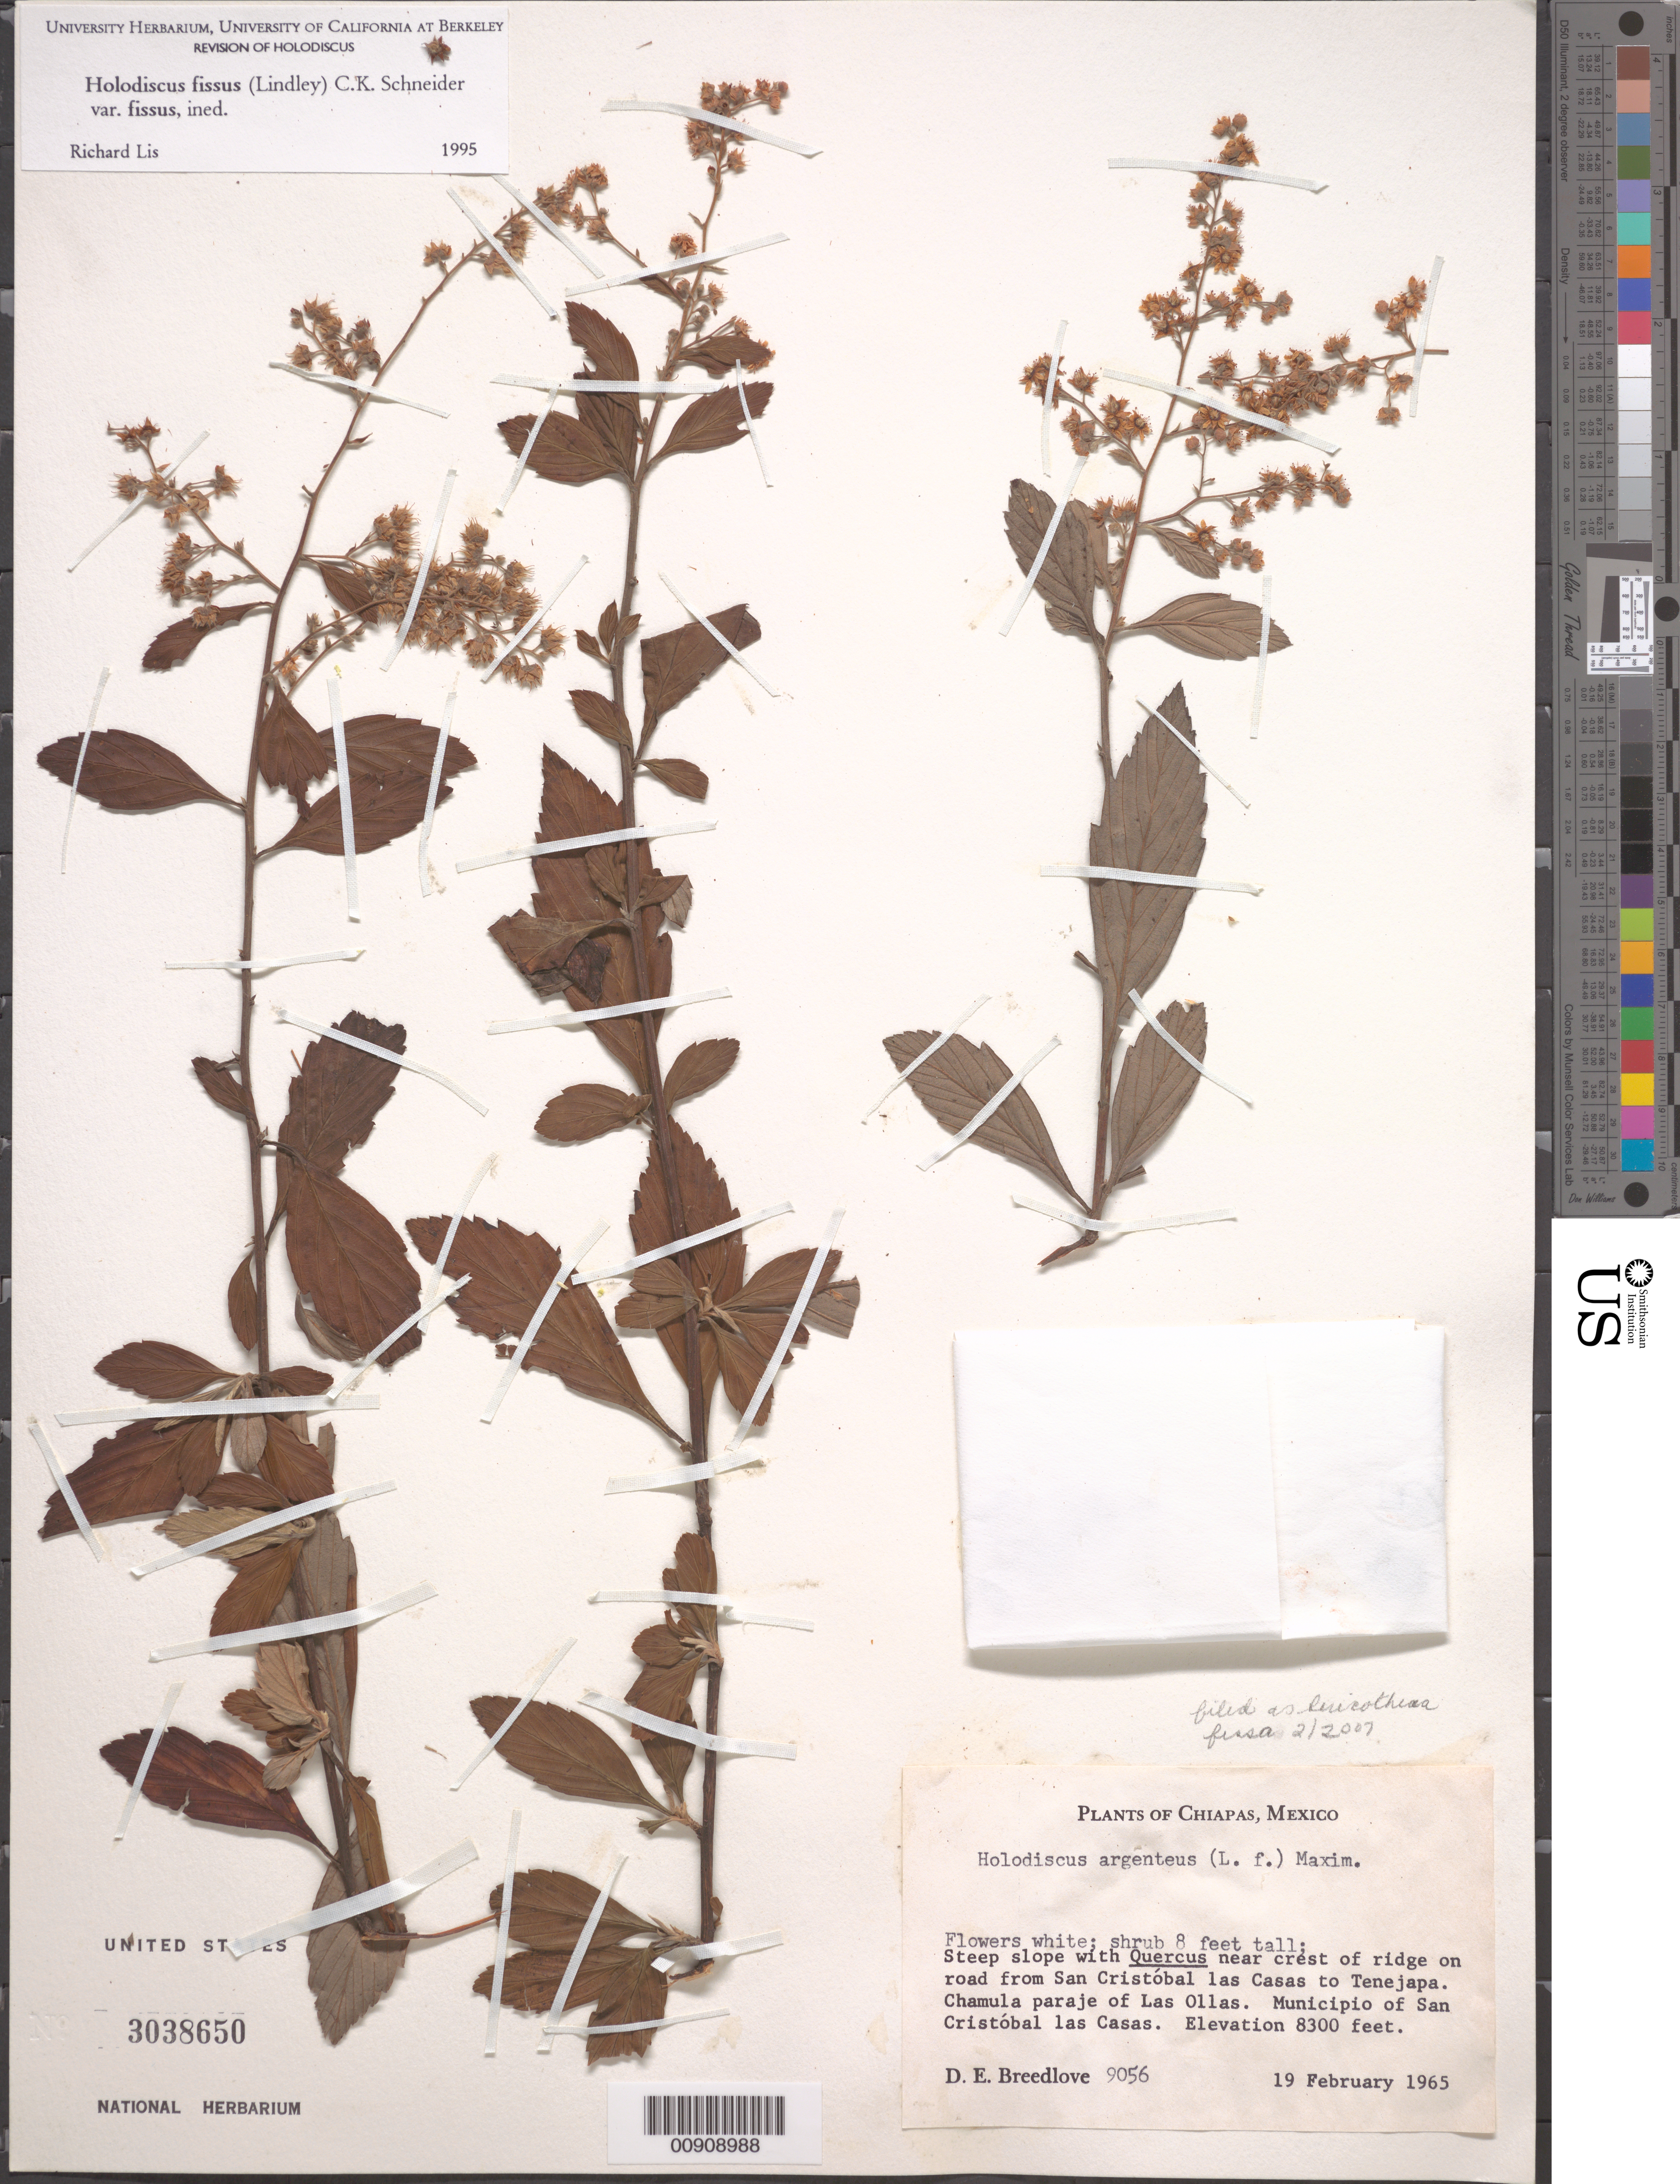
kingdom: Plantae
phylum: Tracheophyta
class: Magnoliopsida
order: Rosales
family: Rosaceae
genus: Holodiscus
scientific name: Holodiscus fissus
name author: (Lindl.) C.K. Schneid.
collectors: D. E. Breedlove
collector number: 9056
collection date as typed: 19 Feb 1965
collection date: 1965-02-19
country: Mexico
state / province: Chiapas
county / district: San Cristóbal de las Casas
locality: Near crest of ridge on road from San Cristóbal las Casas to Tenejapa. Chamula paraje of Las Ollas. Municipio of San Cristóbal las Casas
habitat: Steep slope with Quercus near crest of ridge.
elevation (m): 2530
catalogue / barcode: US 3038650